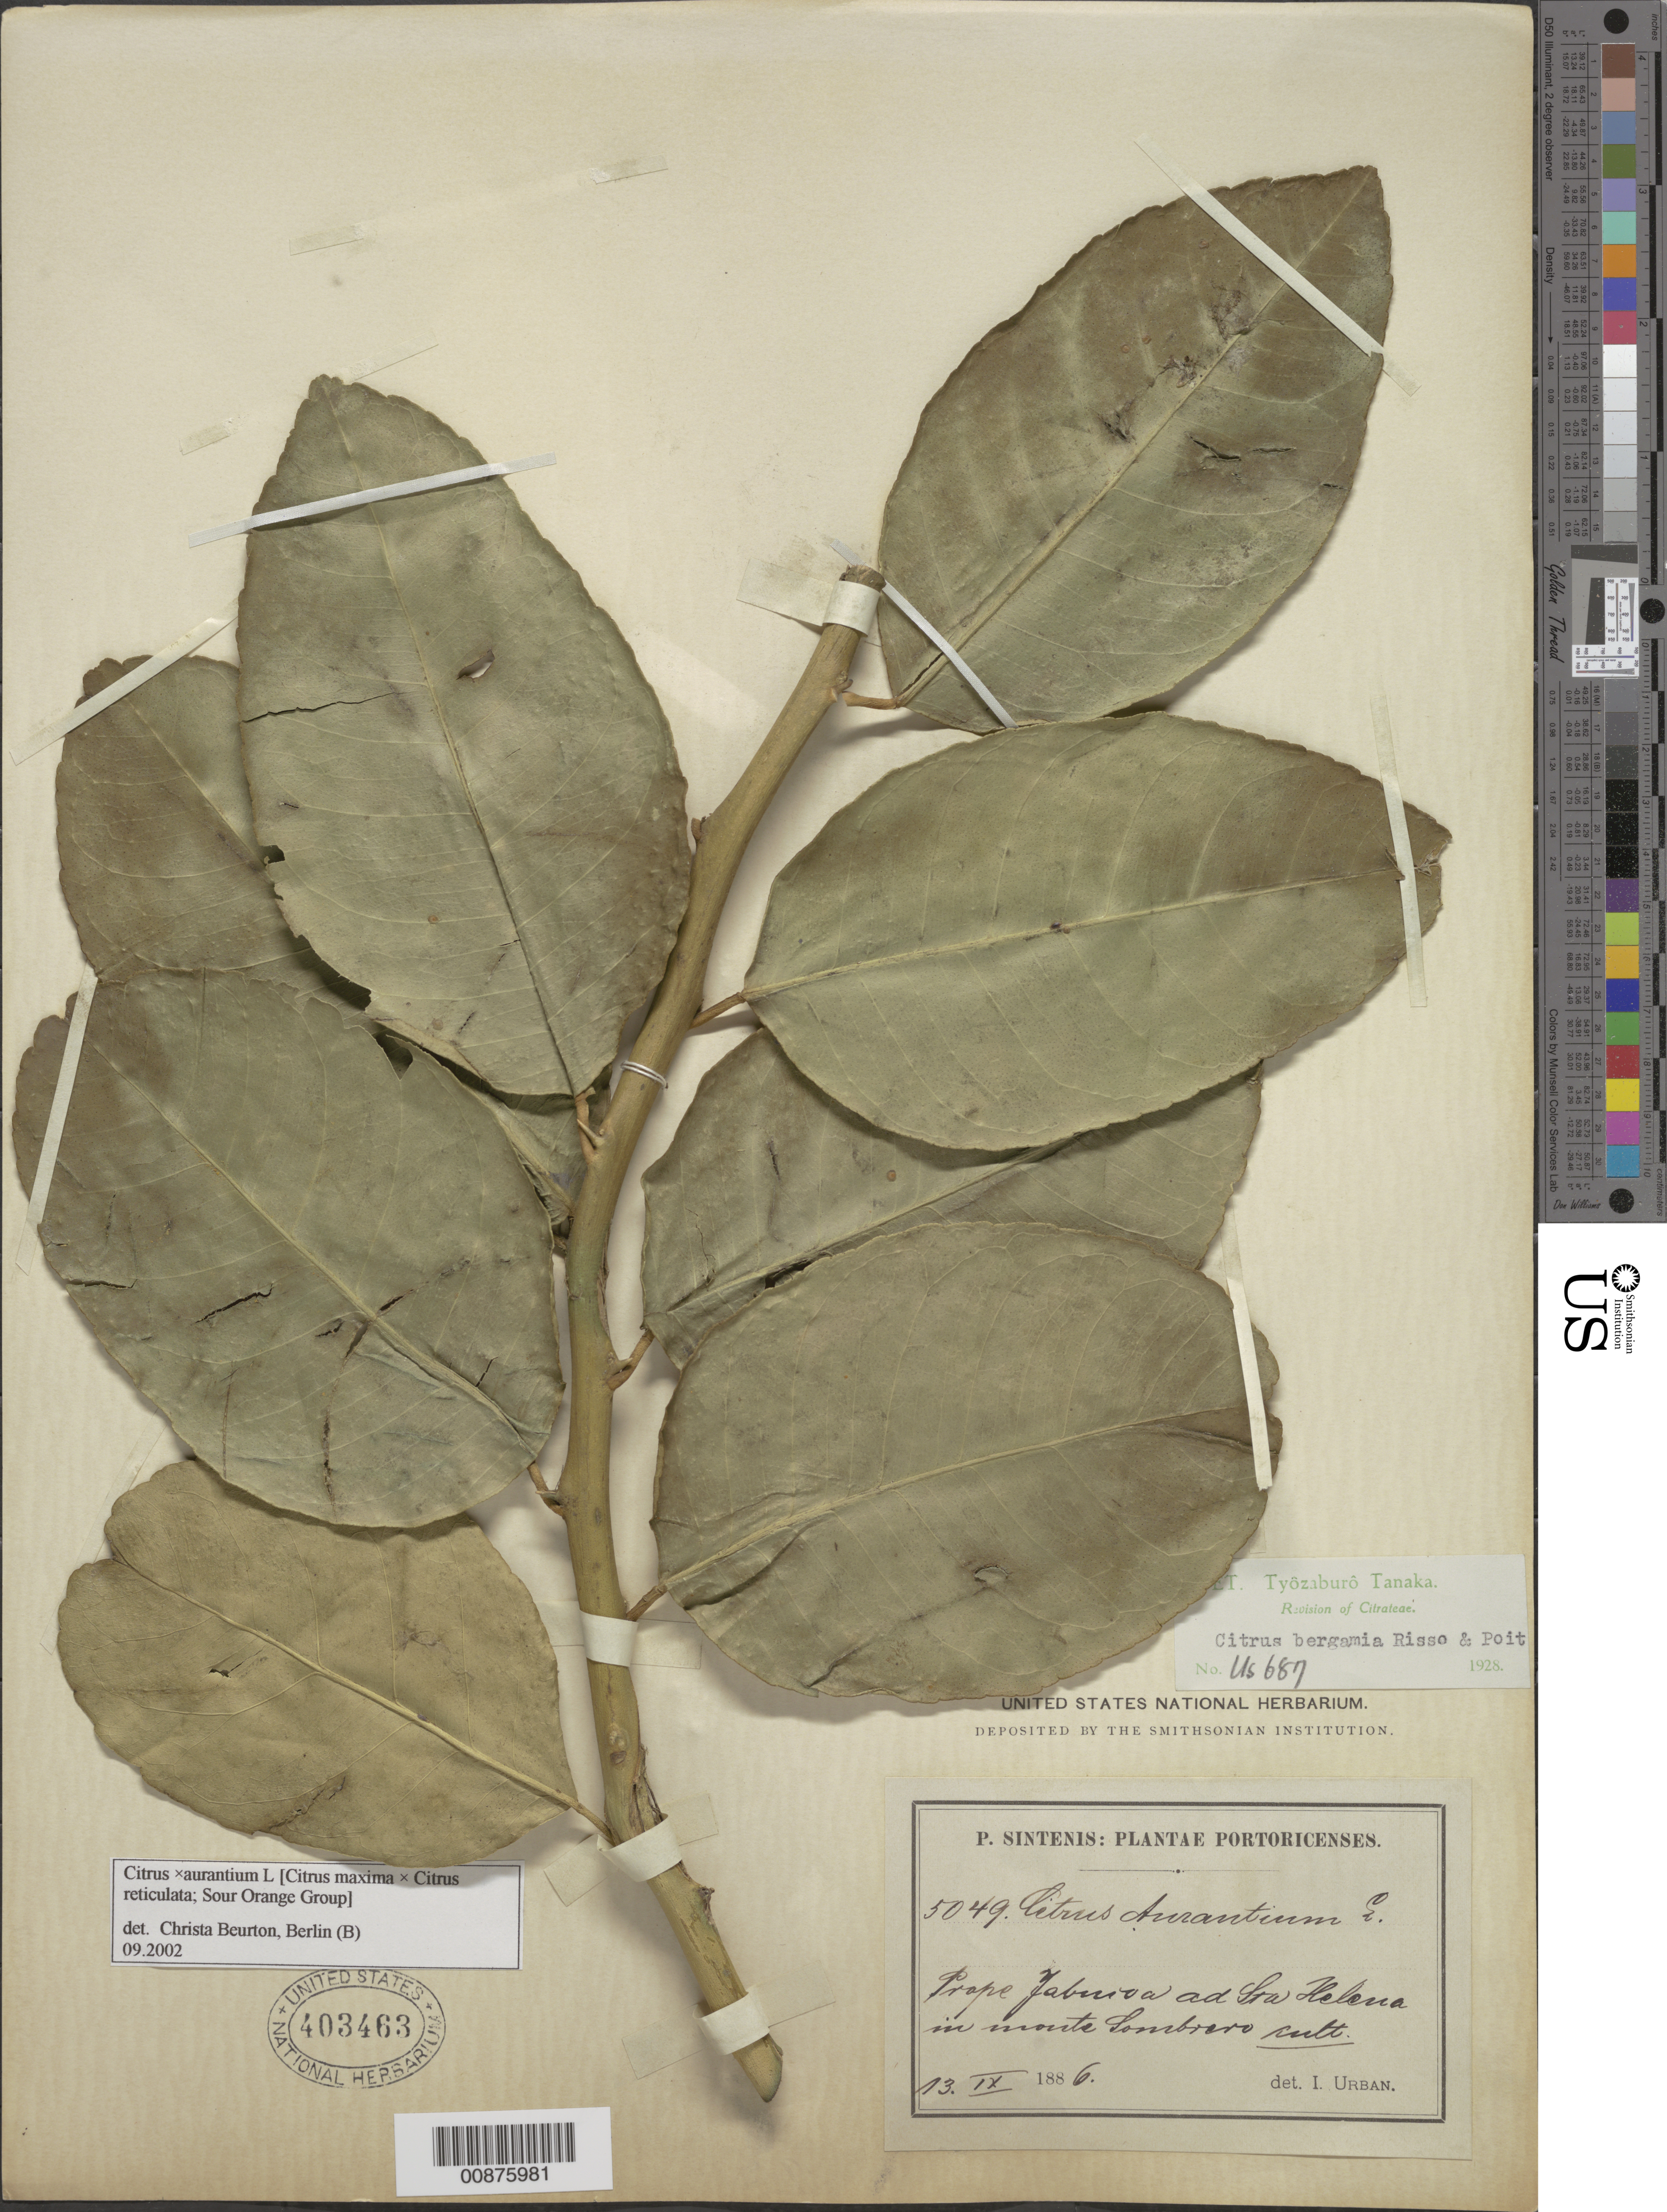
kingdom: Plantae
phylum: Tracheophyta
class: Magnoliopsida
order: Sapindales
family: Rutaceae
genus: Citrus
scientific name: Citrus maxima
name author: (Burm.) Merr.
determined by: Beurton, C.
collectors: P. Sintenis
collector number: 5049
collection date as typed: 13 Sep 1886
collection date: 1886-09-13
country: Puerto Rico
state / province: Humacao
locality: Yabucoa, Sta. Helena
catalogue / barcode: US 403463